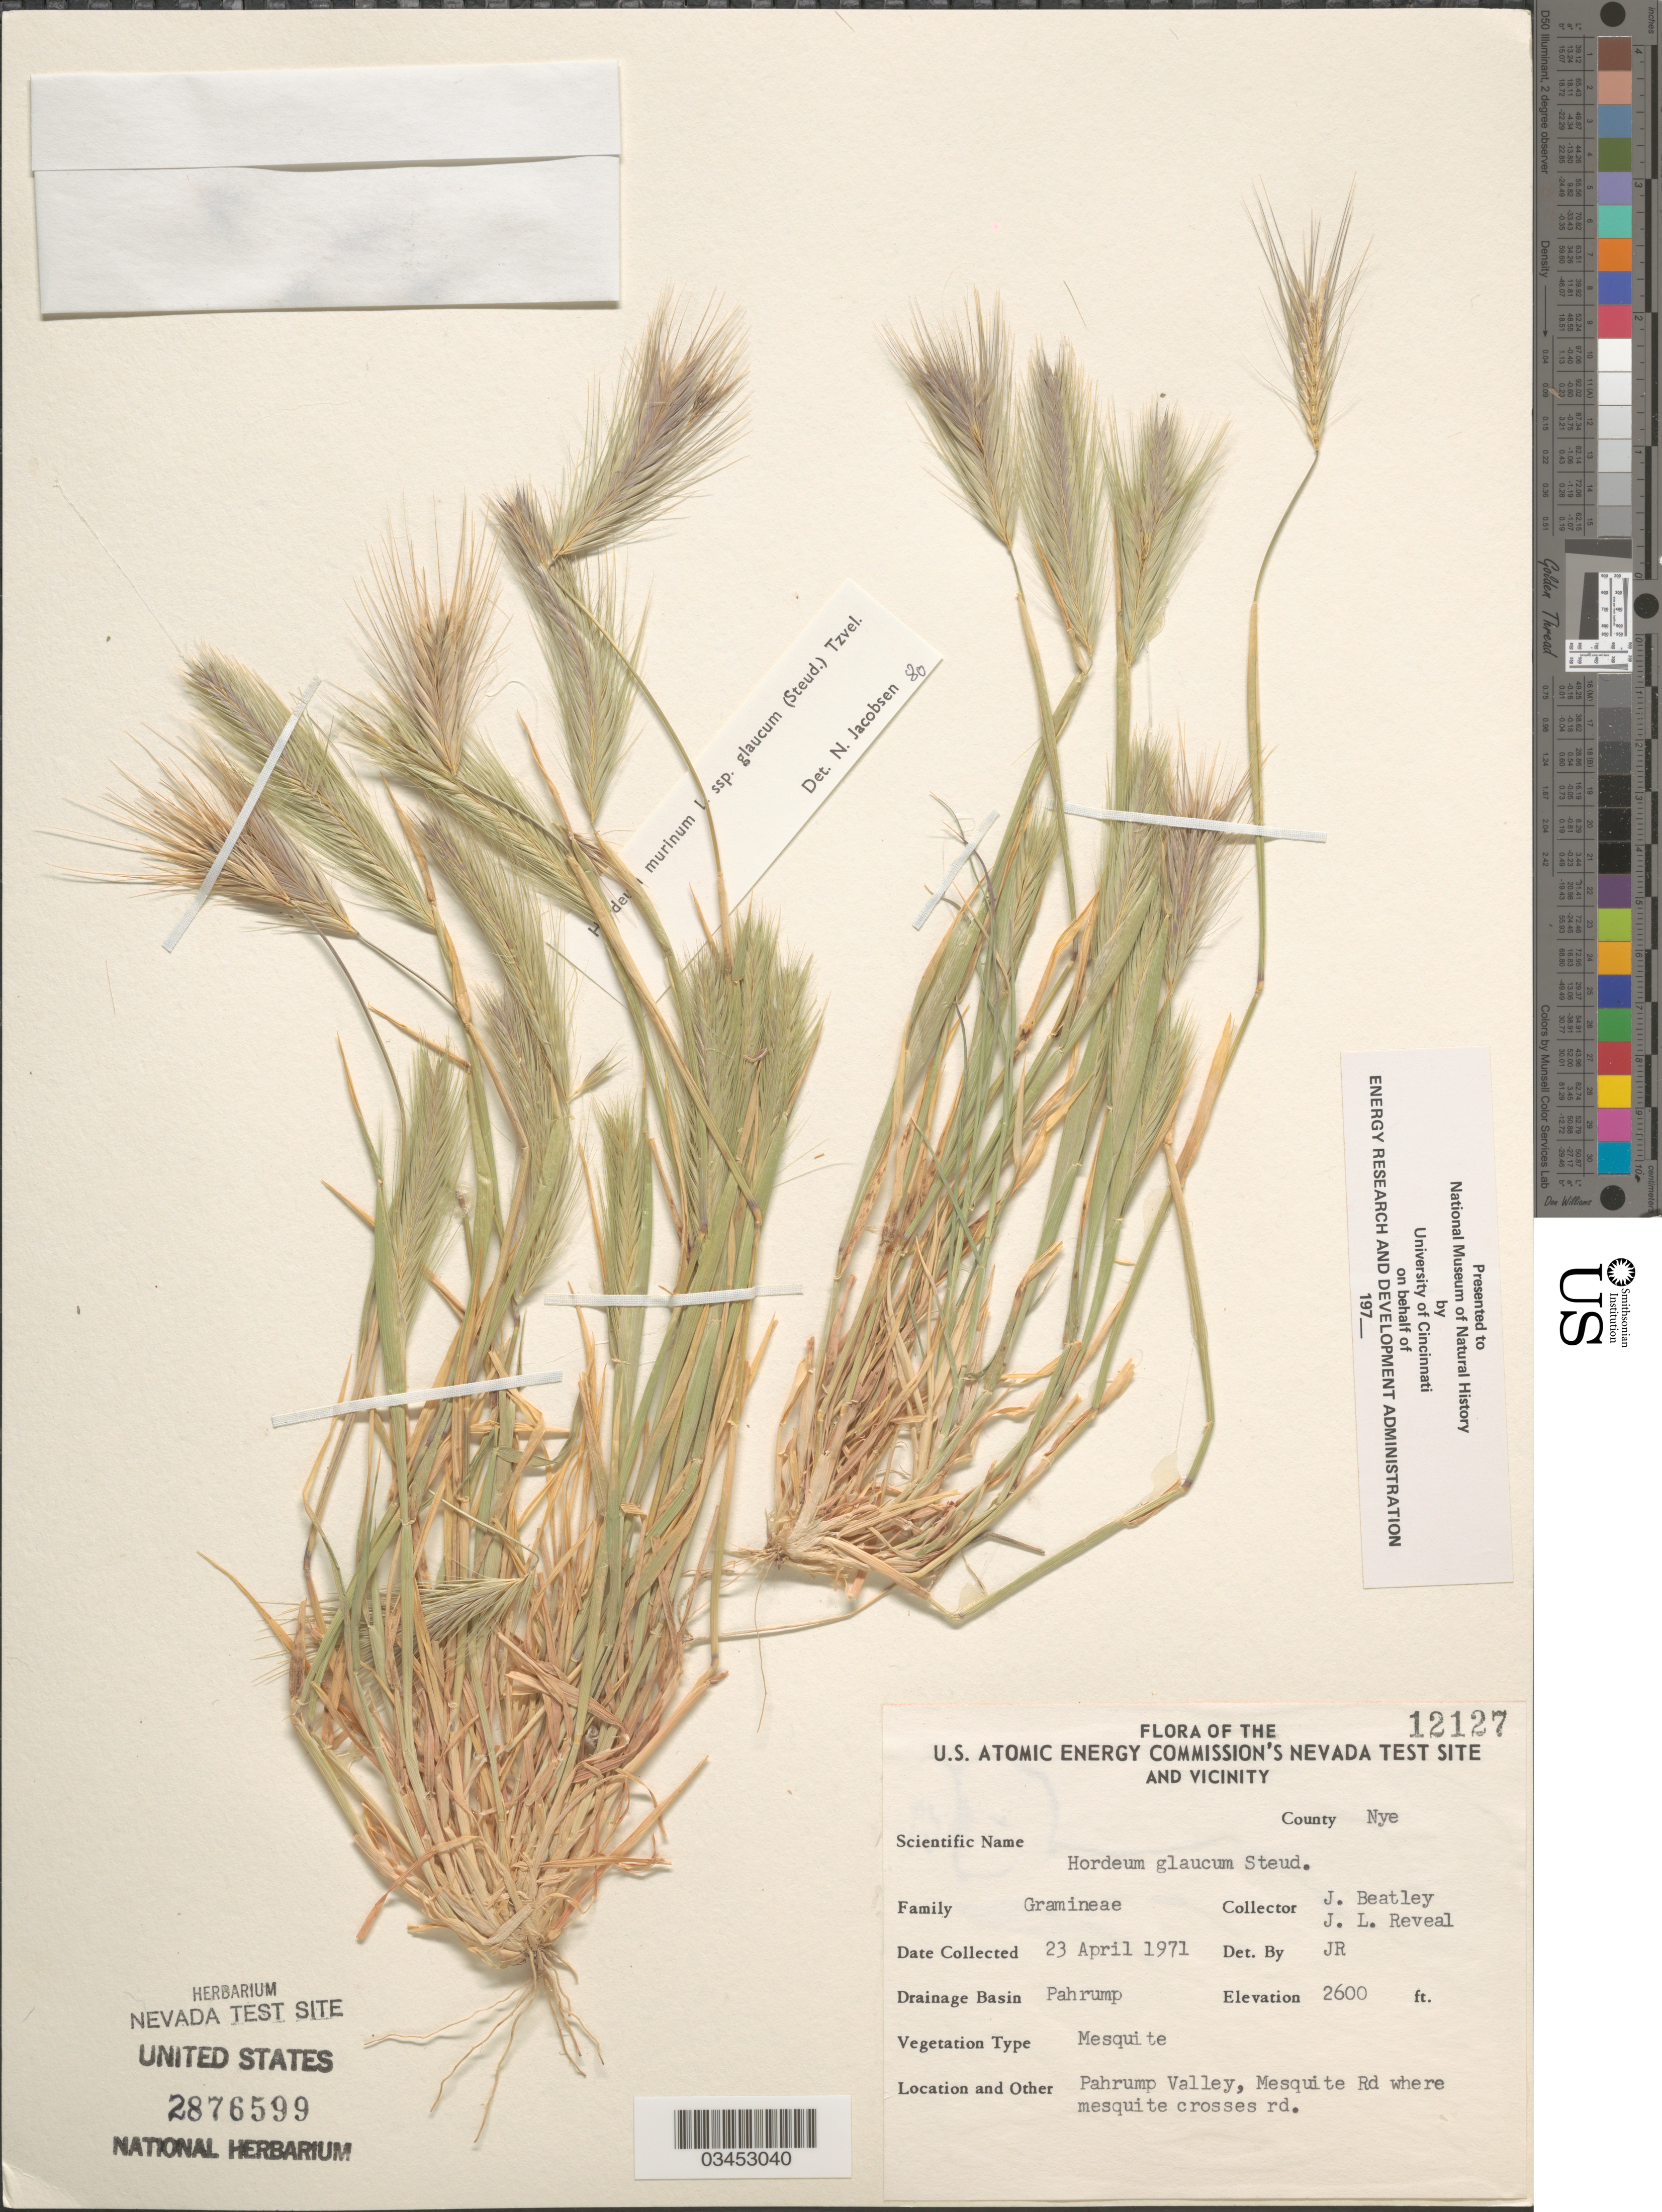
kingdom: Plantae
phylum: Tracheophyta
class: Liliopsida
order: Poales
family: Poaceae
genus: Hordeum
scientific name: Hordeum murinum subsp. glaucum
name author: (Steud.) Tzvelev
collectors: J. C. Beatley & J. L. Reveal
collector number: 12127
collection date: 1971-04-23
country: United States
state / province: Nevada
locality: U.S. Atomic Energy Commission's Nevada Test Site And Vicinity. County Nye. Drainage Basin Pahrump. Pahrump Valley, Mesquite Rd where mesquite crosses rd.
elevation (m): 792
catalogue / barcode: US 2876599